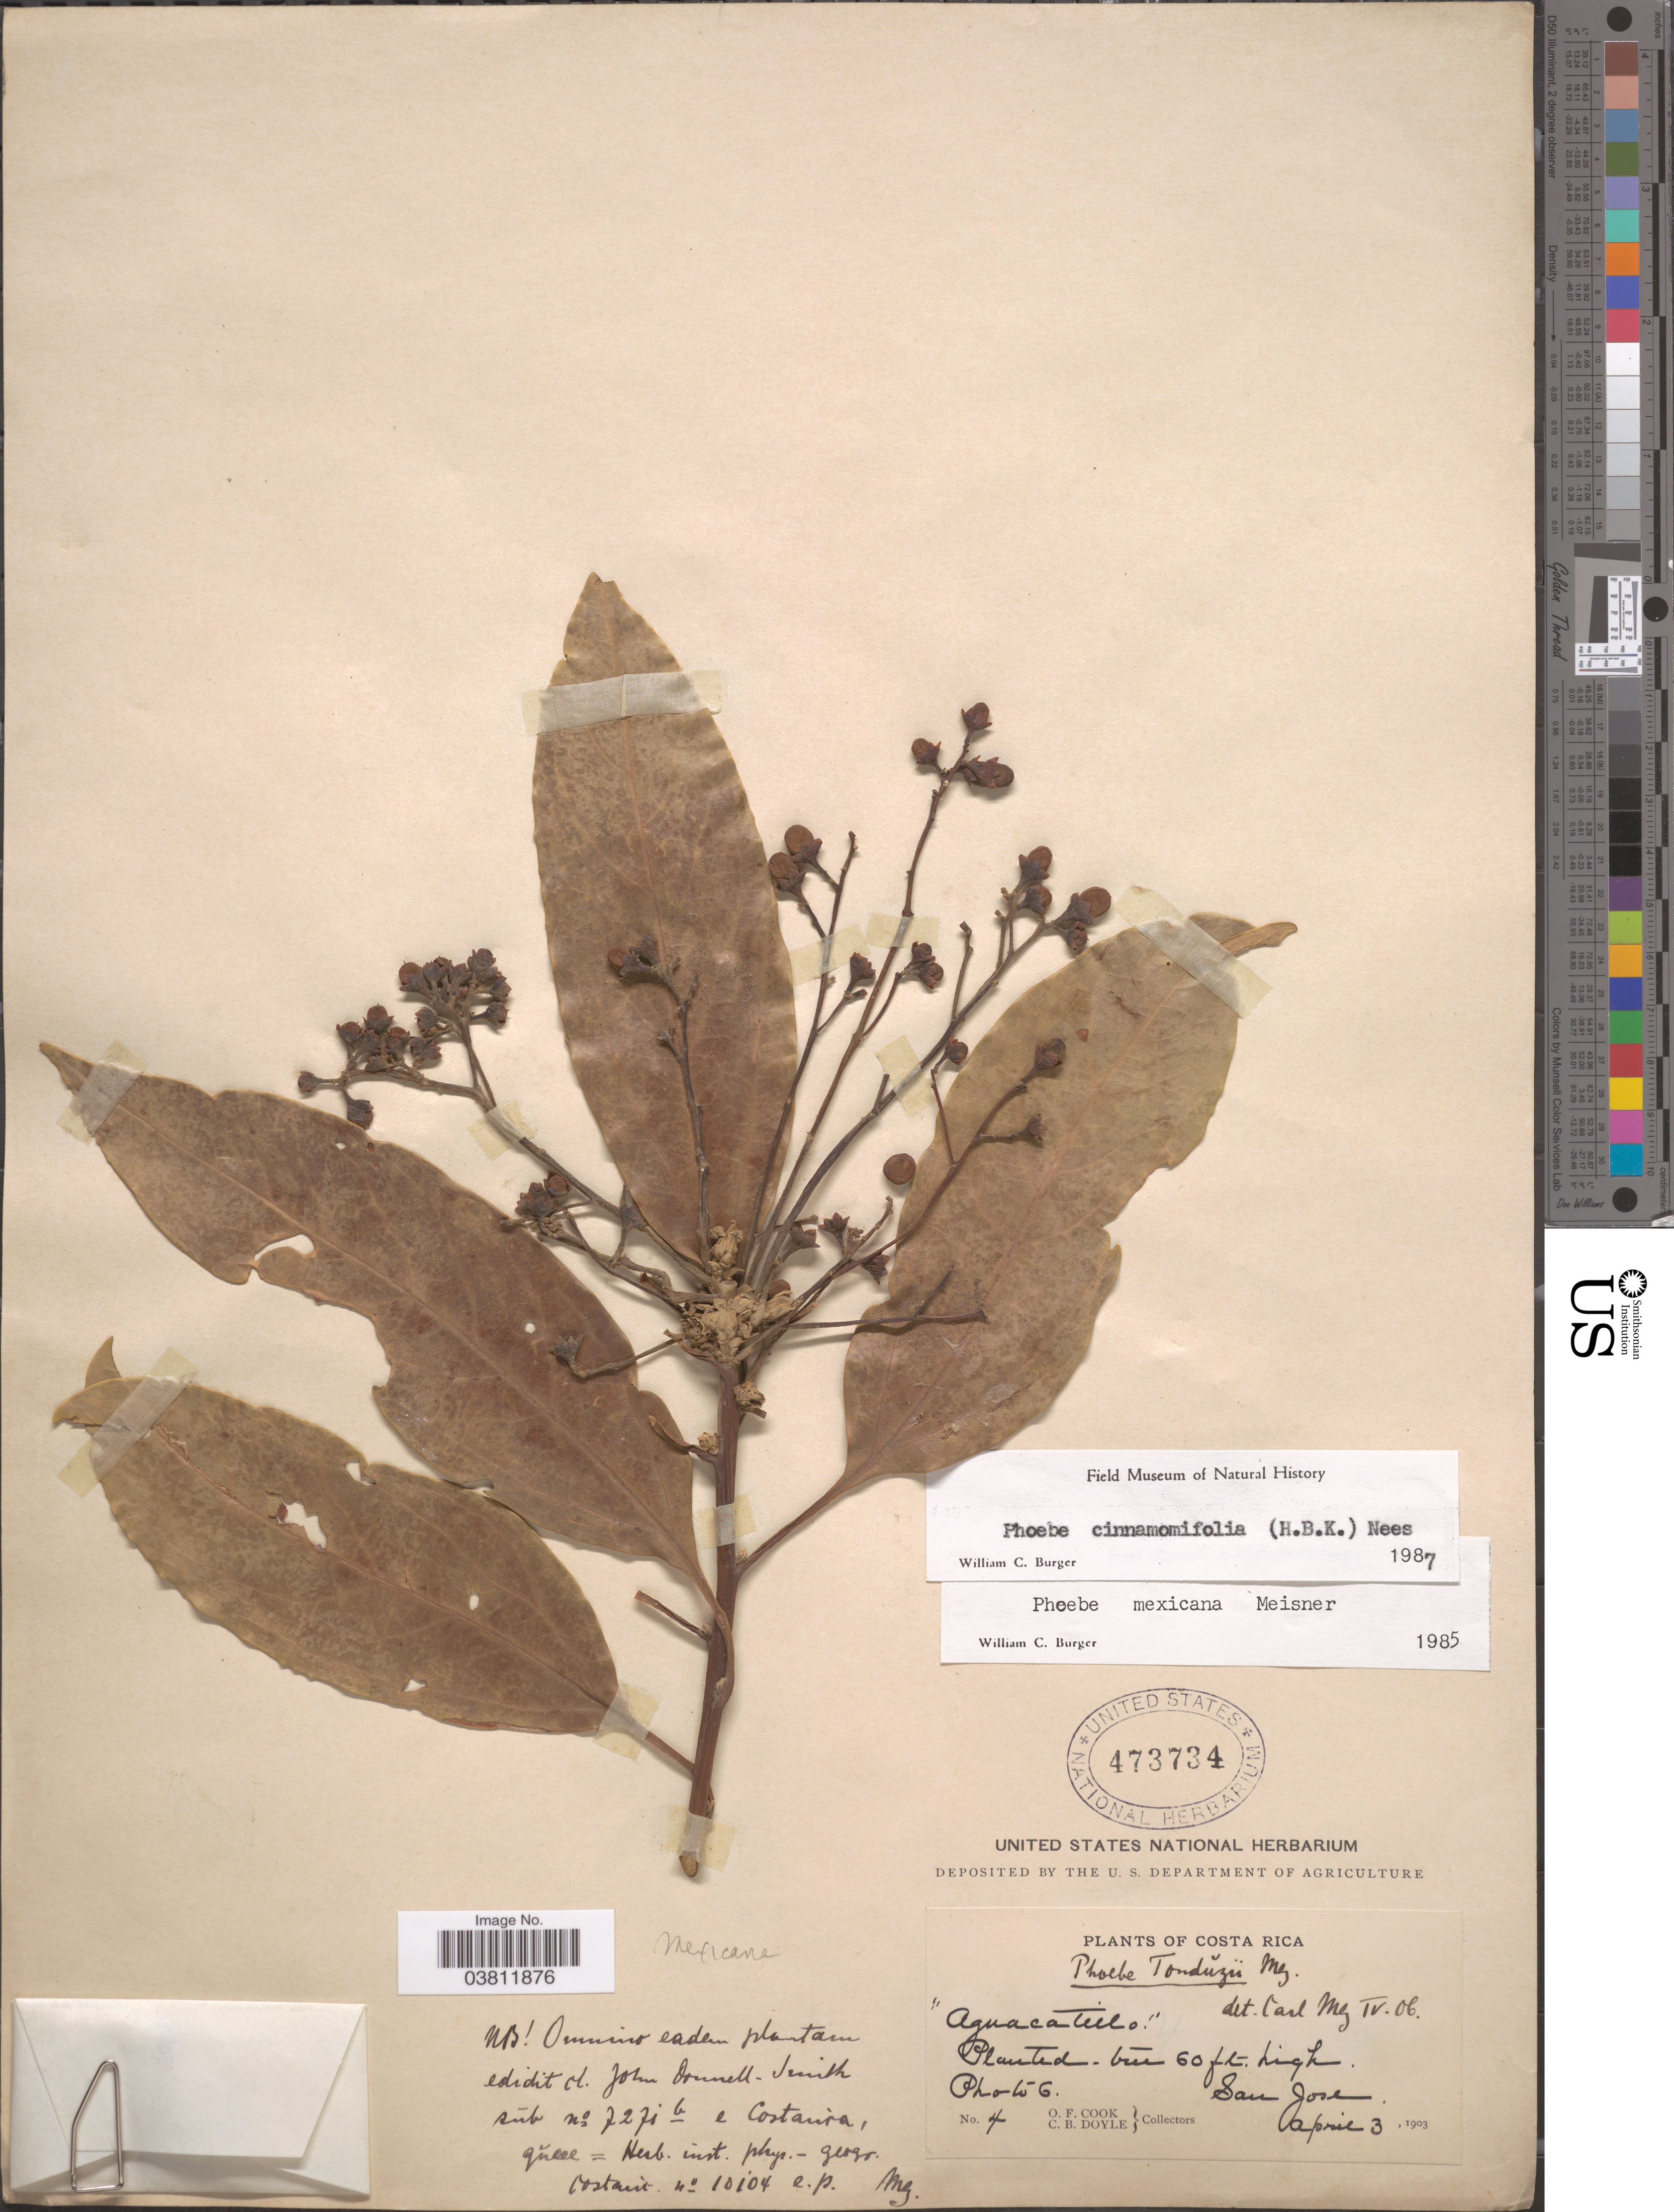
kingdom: Plantae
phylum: Tracheophyta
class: Magnoliopsida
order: Laurales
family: Lauraceae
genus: Phoebe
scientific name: Phoebe cinnamomifolia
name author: (Kunth) Nees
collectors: O. F. Cook & C. Doyle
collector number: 4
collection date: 1903-04-03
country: Costa Rica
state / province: San José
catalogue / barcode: US 473734